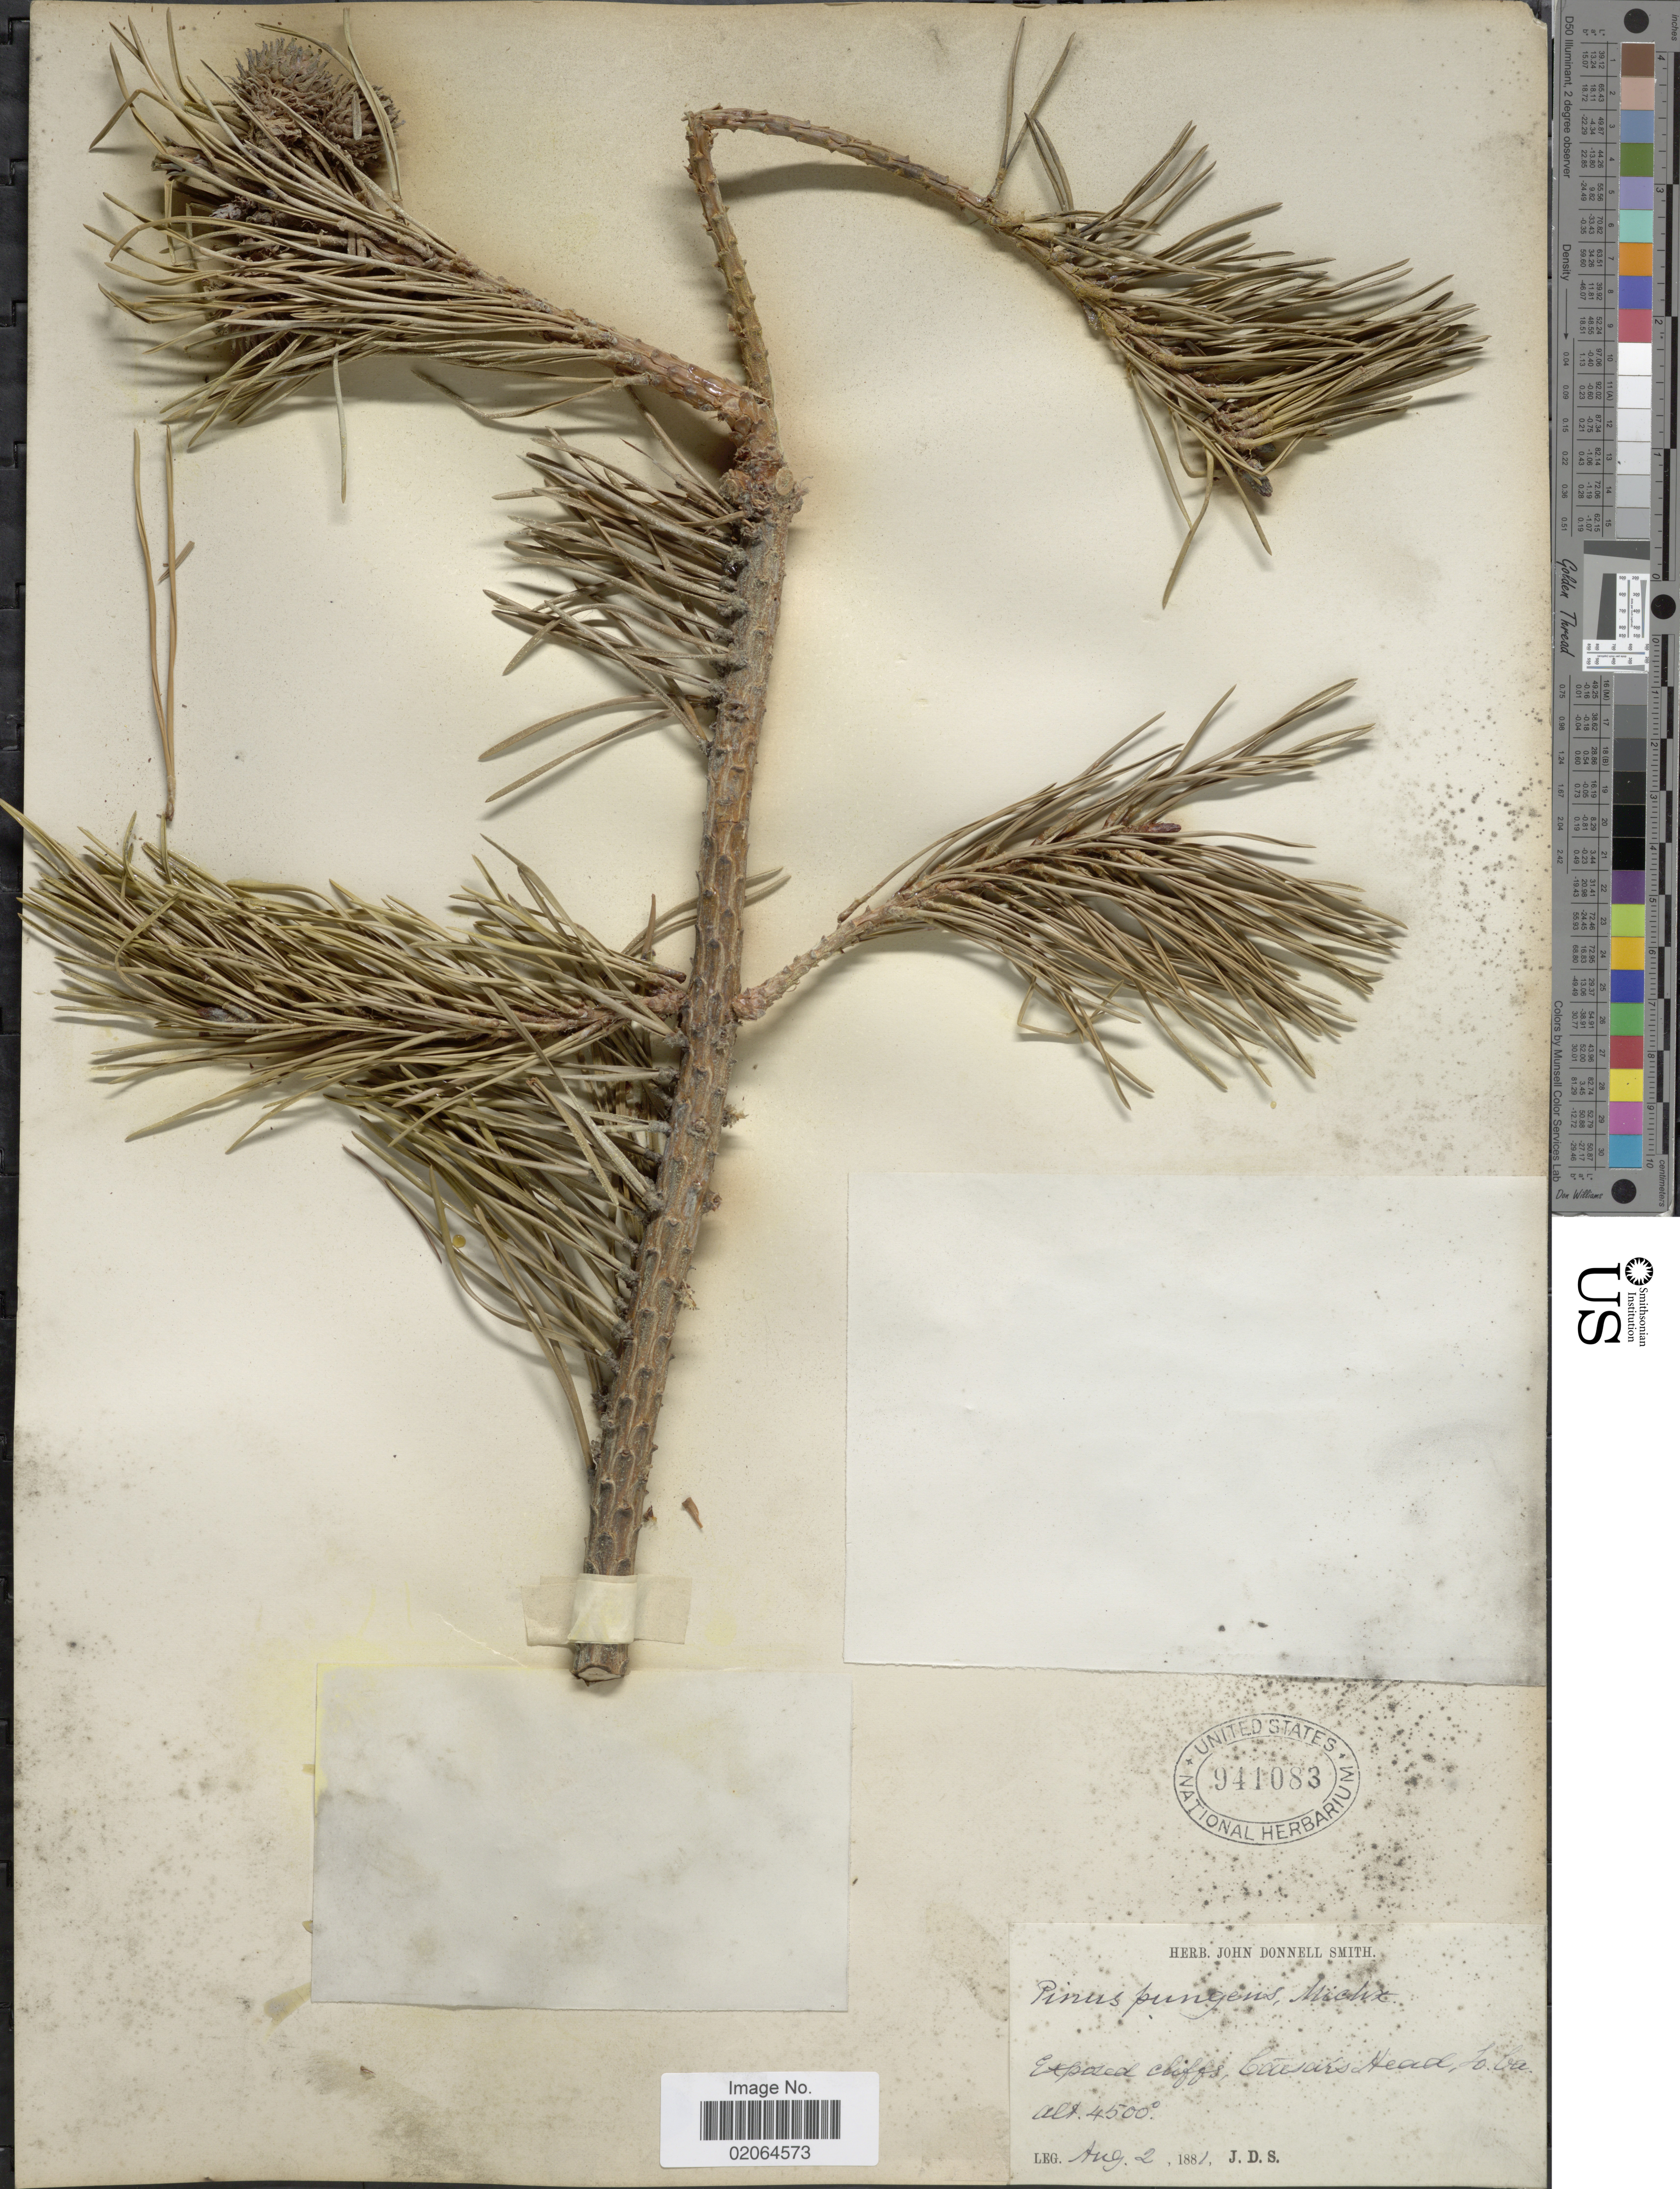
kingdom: Plantae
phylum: Tracheophyta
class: Pinopsida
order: Pinales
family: Pinaceae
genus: Pinus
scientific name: Pinus pungens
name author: Lamb.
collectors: J. Donnell Smith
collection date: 1881-08-02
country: United States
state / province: South Carolina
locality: Exposed cliffs Caesar's Head, So. Ca.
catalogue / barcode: US 941083